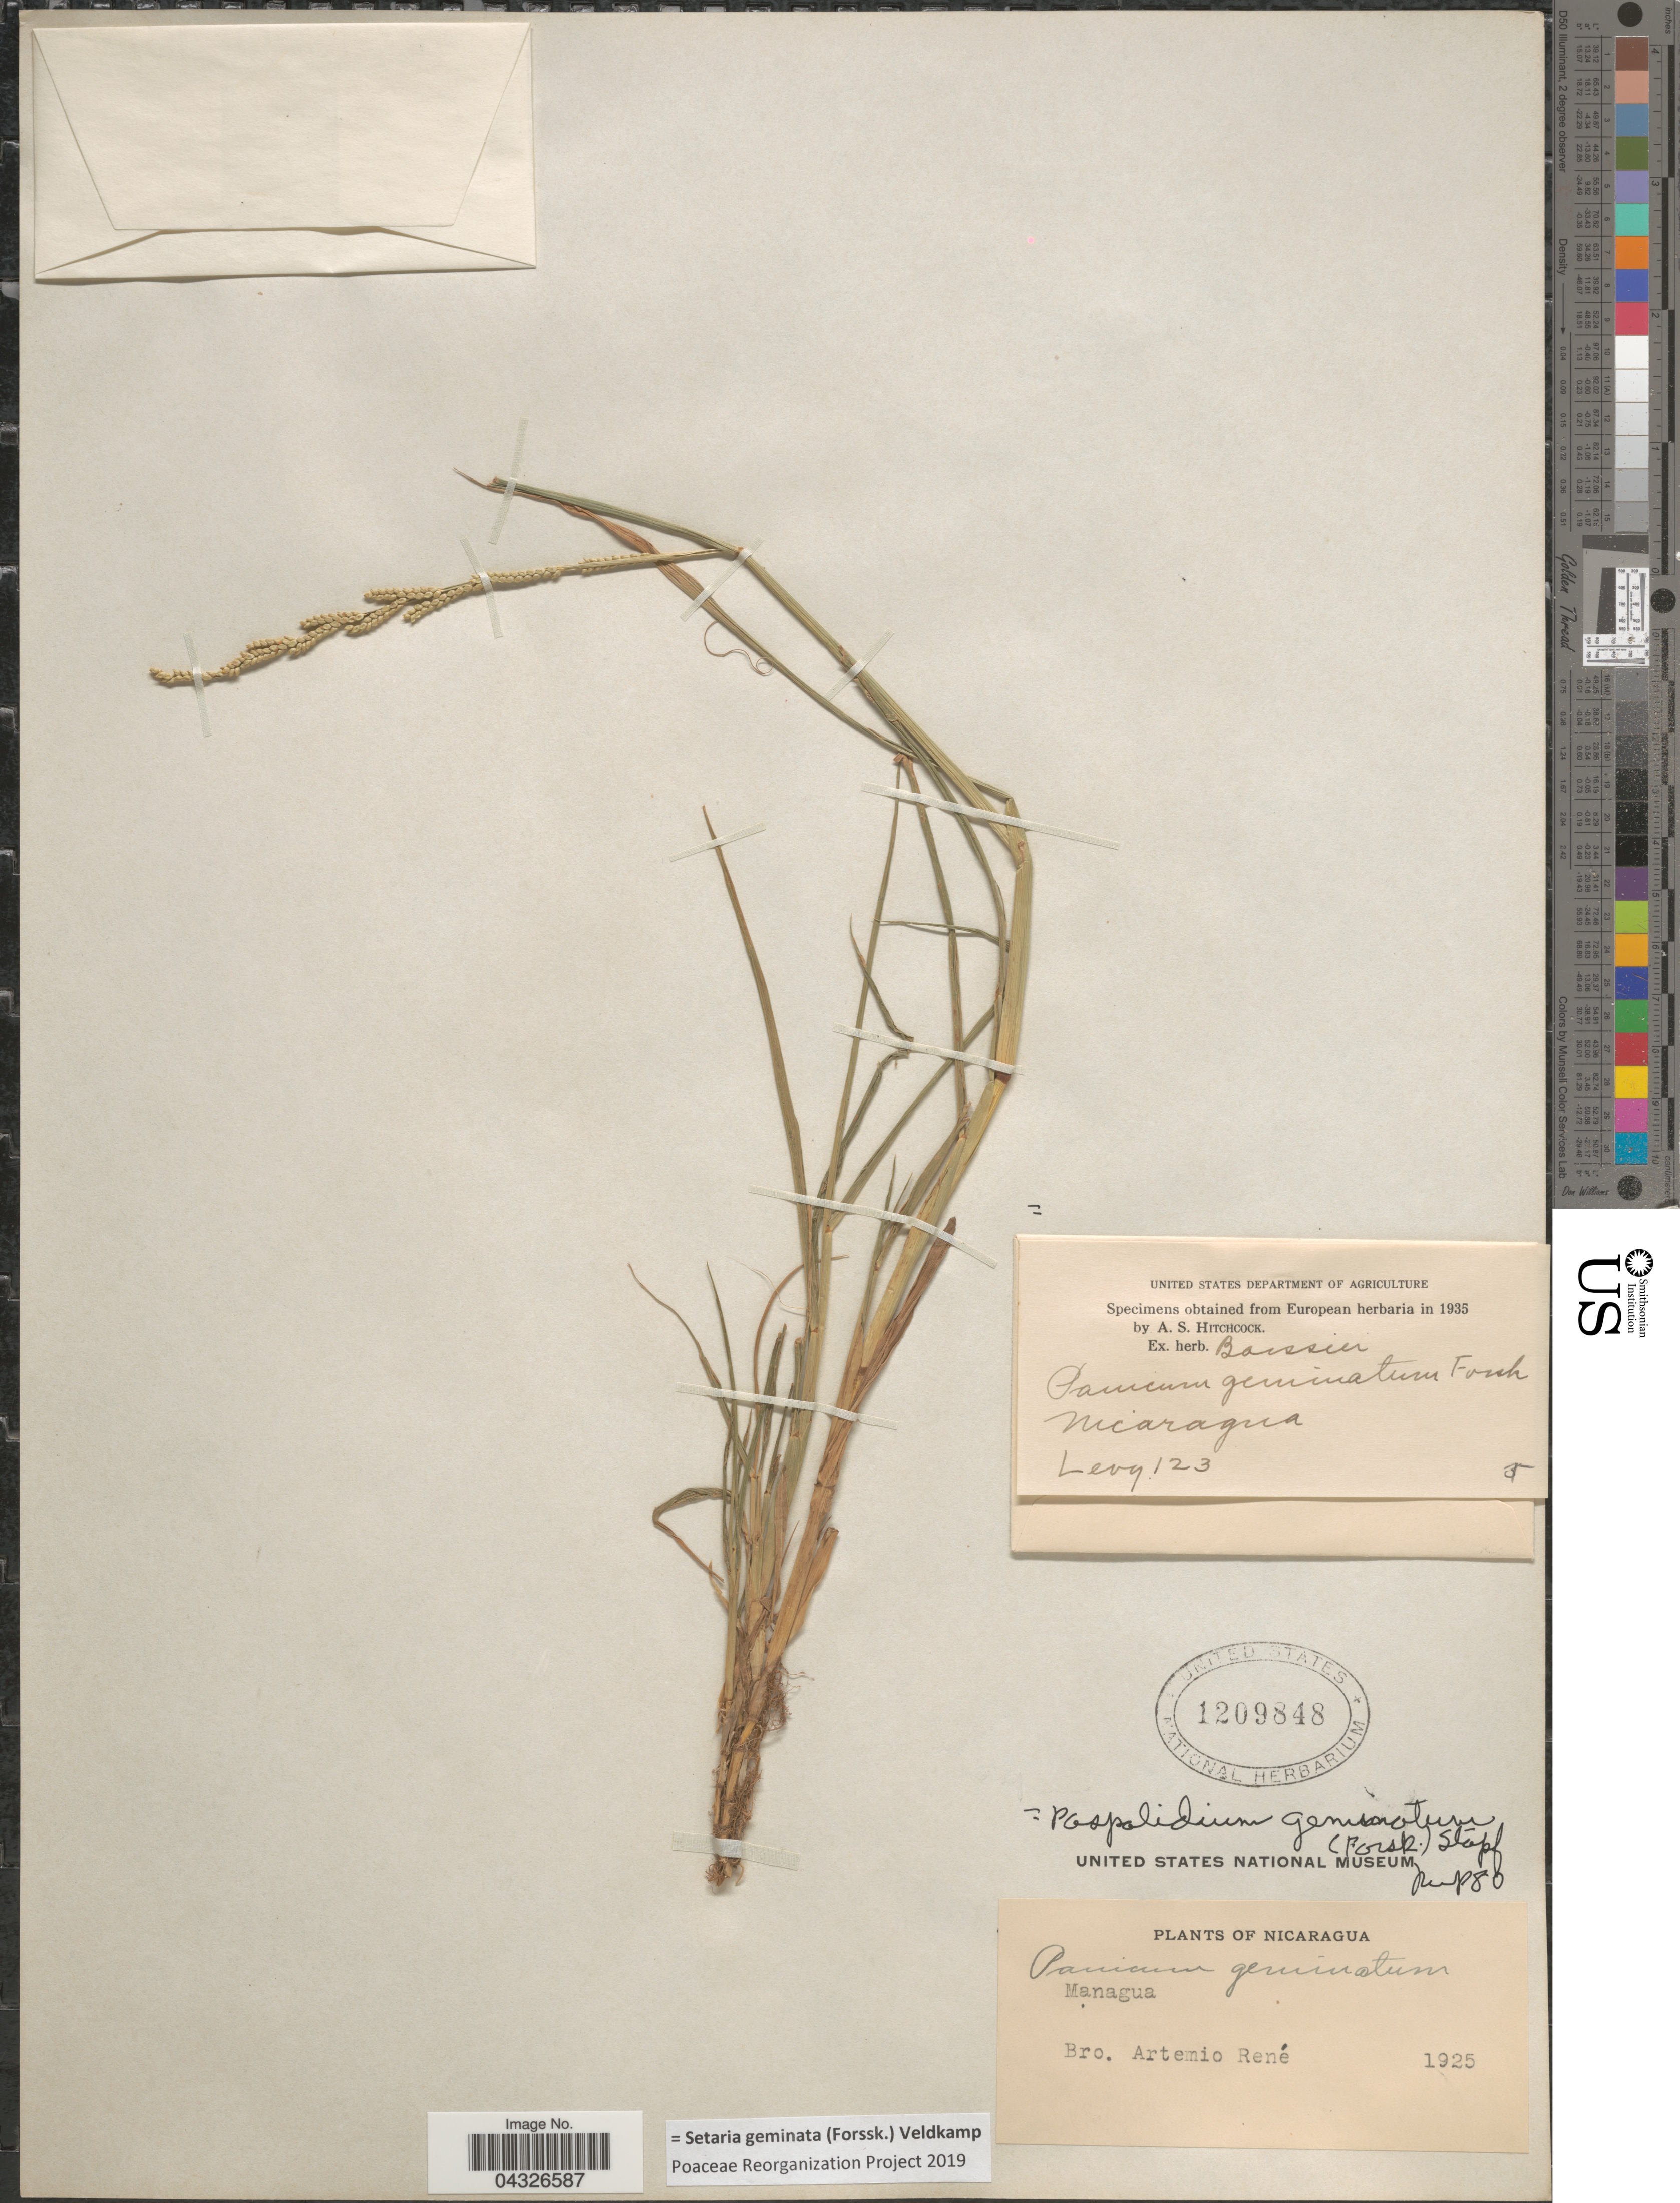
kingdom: Plantae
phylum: Tracheophyta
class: Liliopsida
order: Poales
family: Poaceae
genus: Setaria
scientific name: Setaria geminata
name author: (Forssk.) Veldkamp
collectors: -. Levy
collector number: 123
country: Nicaragua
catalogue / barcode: US 1209848